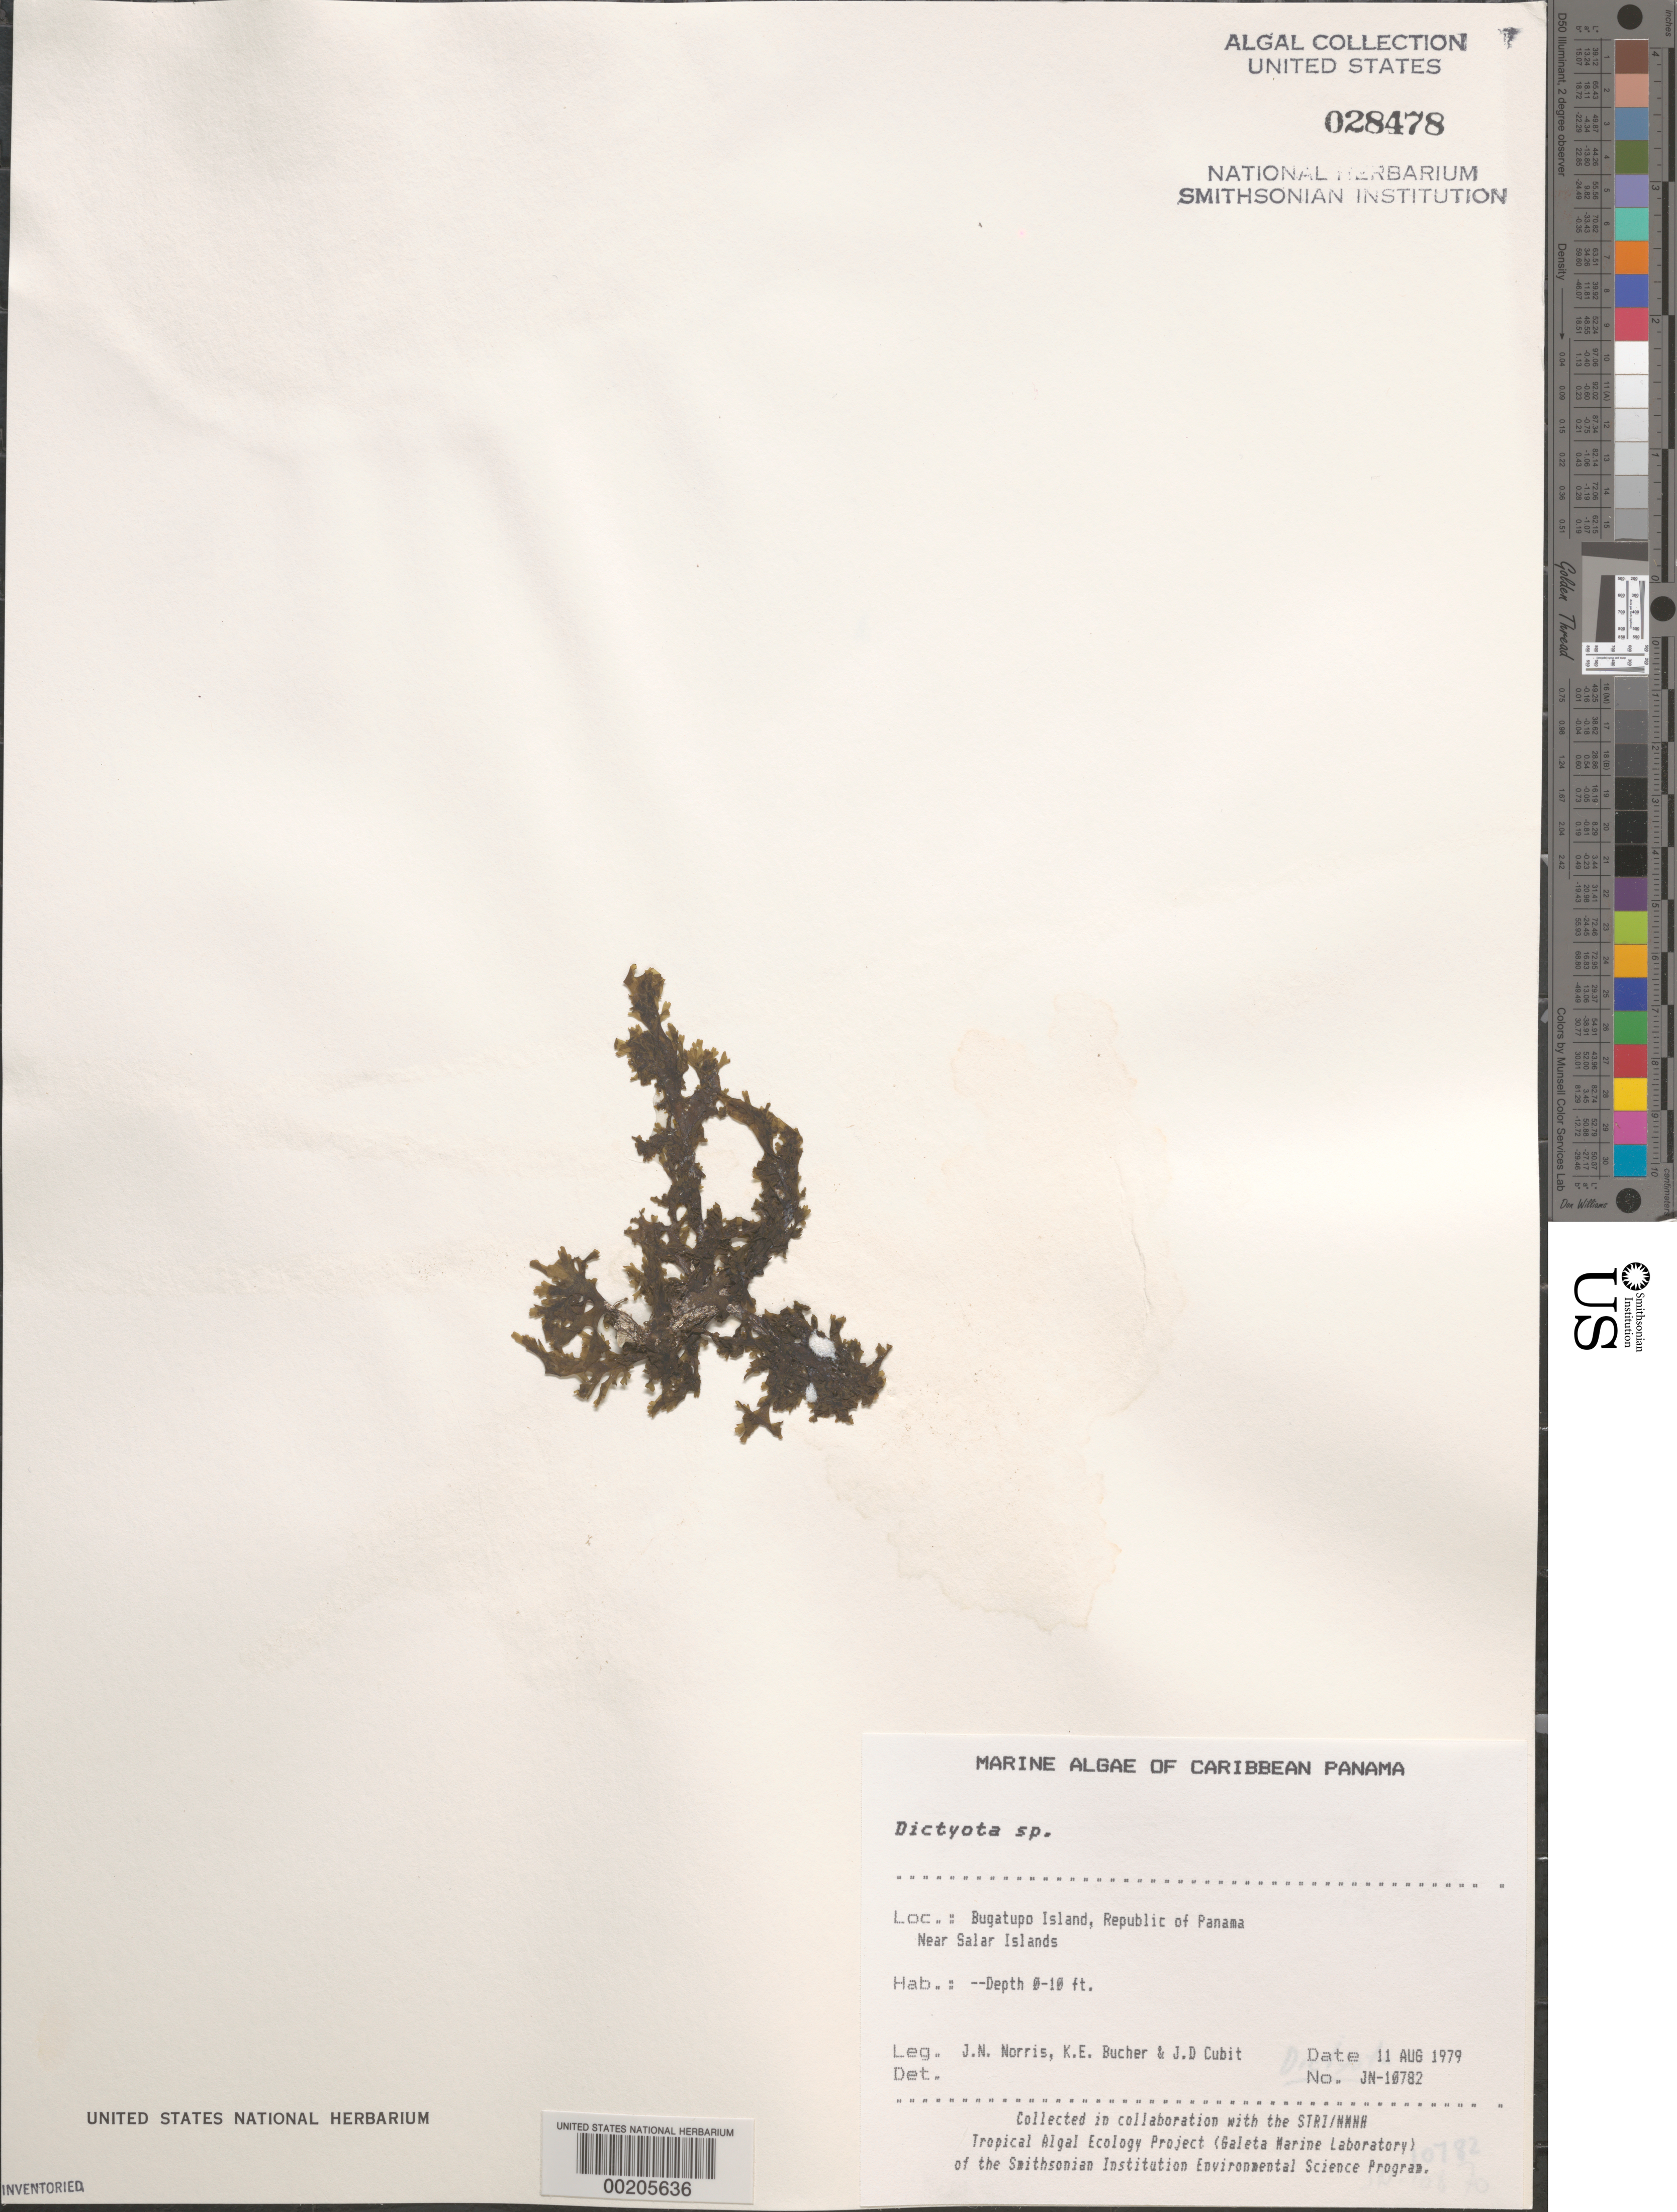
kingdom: Chromista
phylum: Ochrophyta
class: Phaeophyceae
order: Dictyotales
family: Dictyotaceae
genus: Dictyota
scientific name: Dictyota sp.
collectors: J. N. Norris, K. E. Bucher & J. Cubit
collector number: JN-10782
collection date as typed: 11 Aug 1979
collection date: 1979-08-11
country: Panama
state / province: Kuna Yala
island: Bugatupo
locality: Near Salar Islands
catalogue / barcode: US 28478